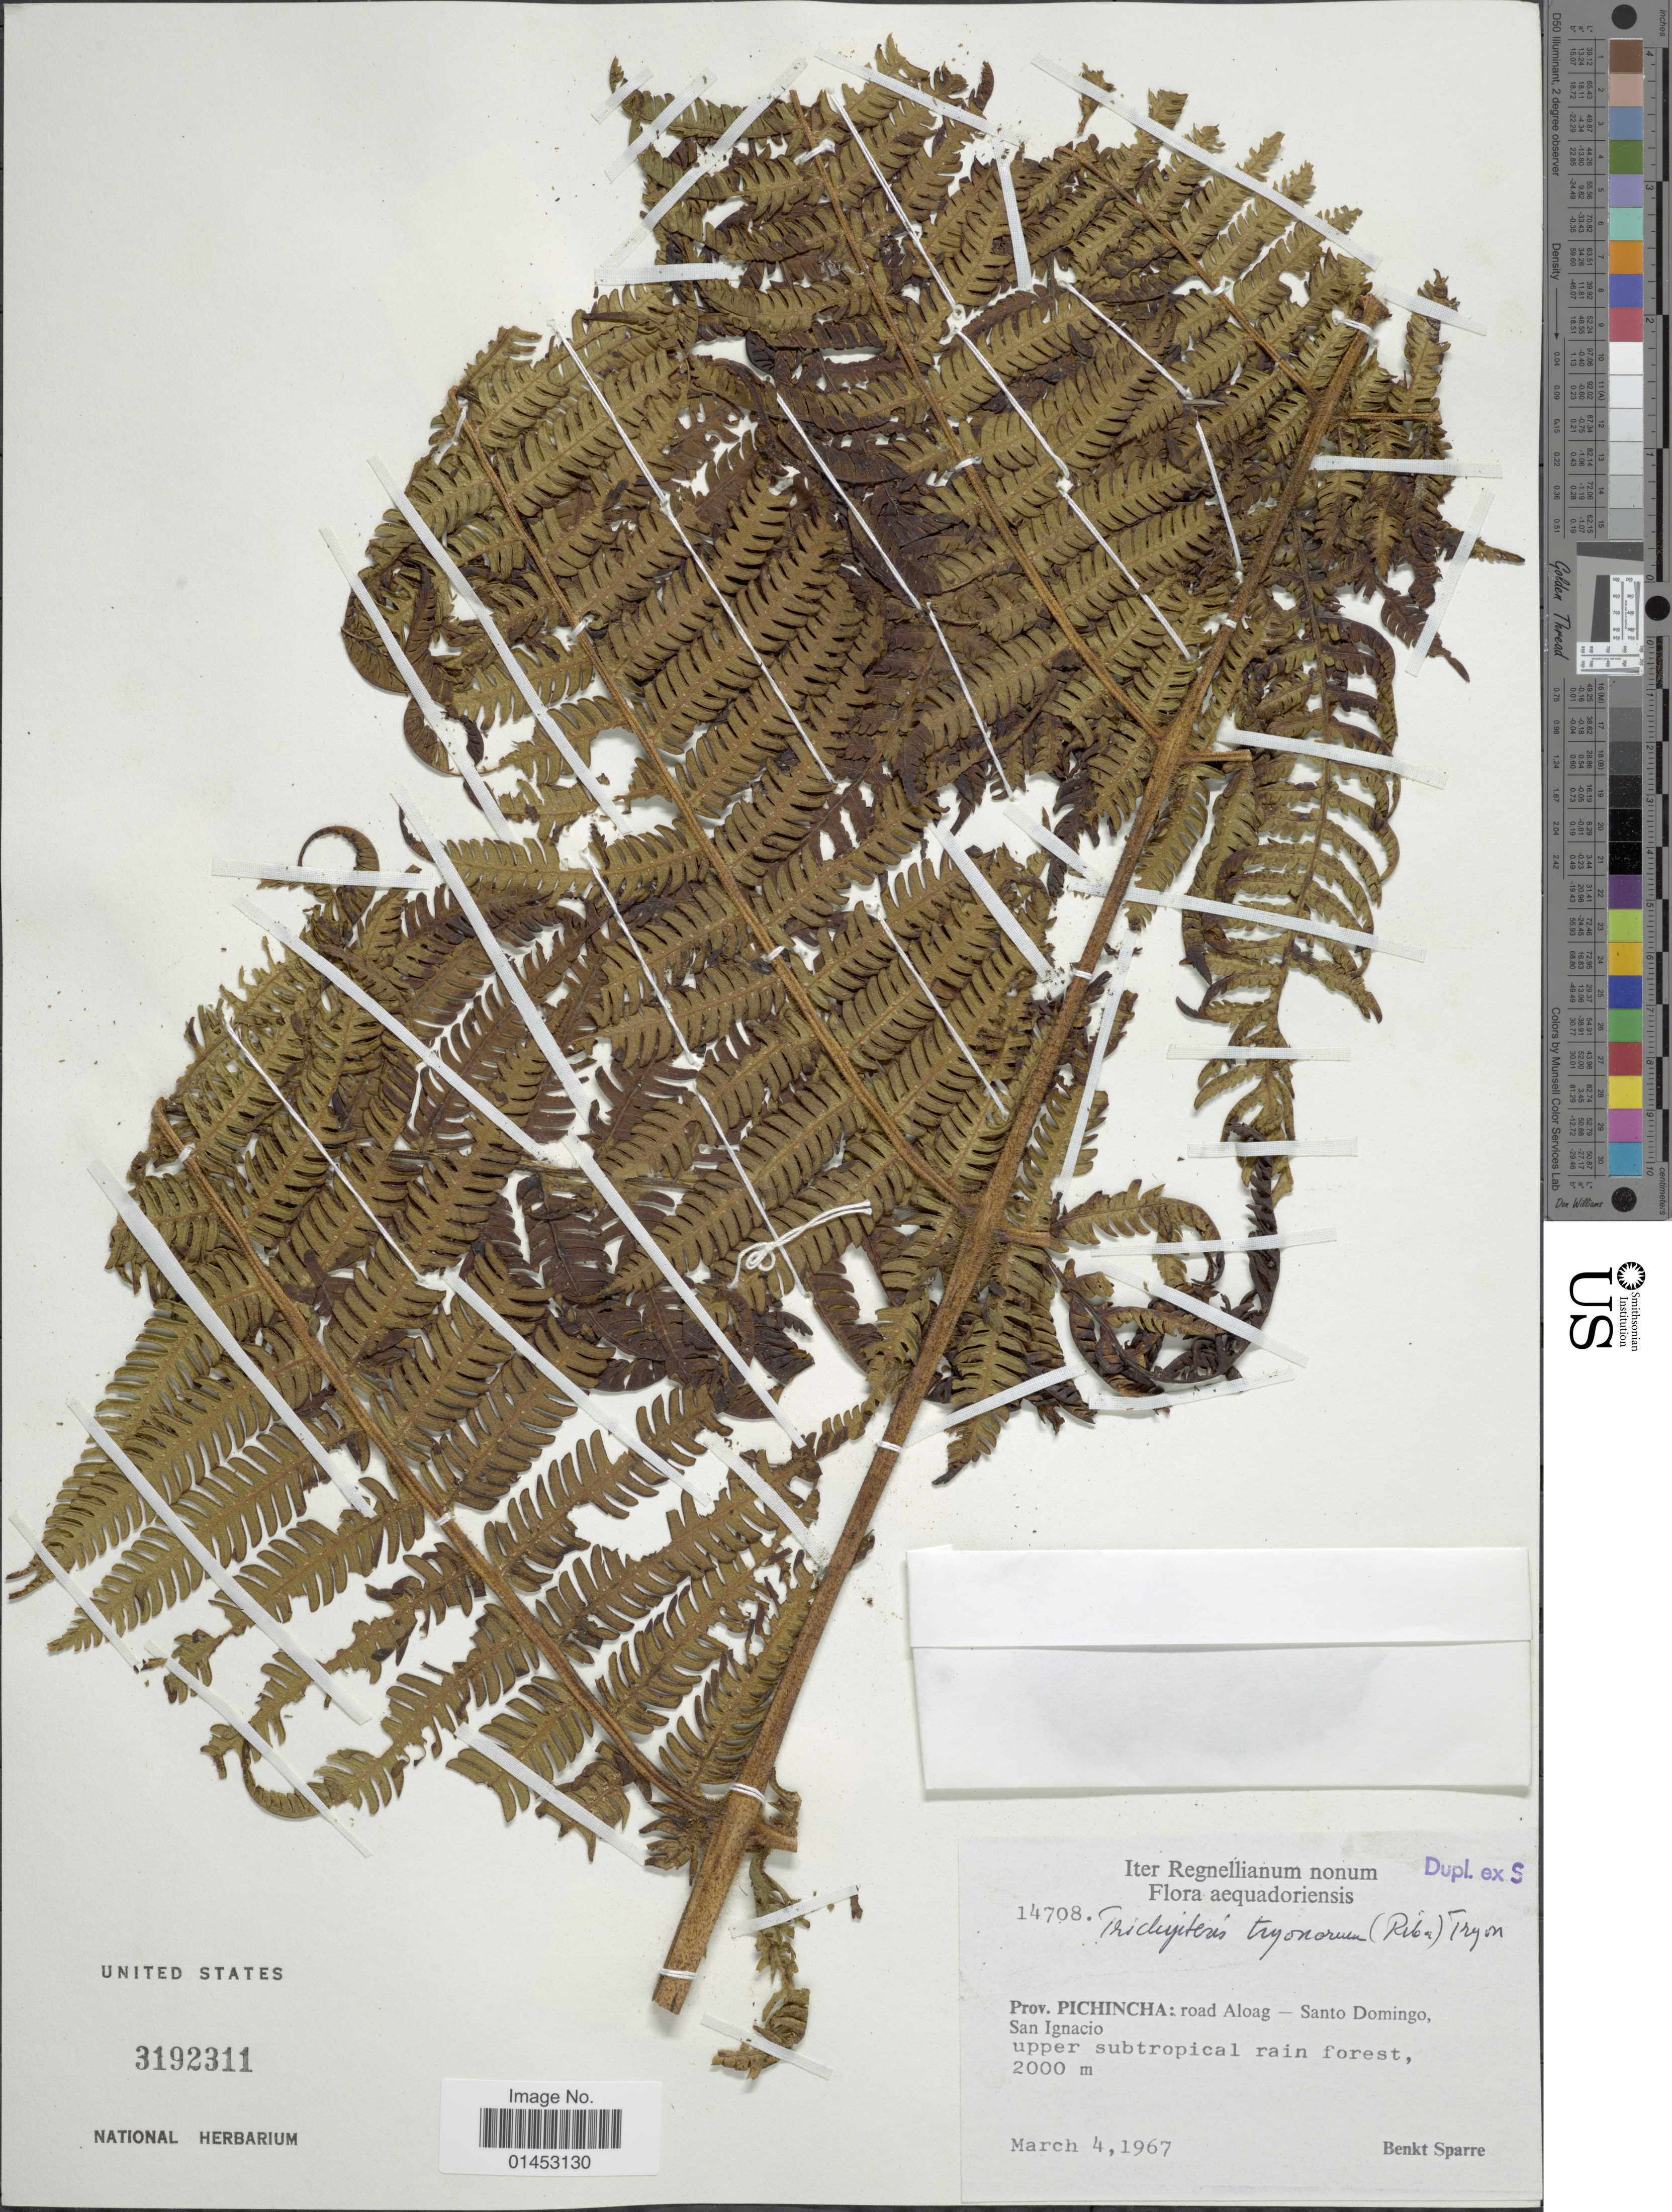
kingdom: Plantae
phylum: Tracheophyta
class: Polypodiopsida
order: Cyatheales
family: Cyatheaceae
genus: Cyathea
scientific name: Cyathea tryonorum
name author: (Riba) Lellinger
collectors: B. Sparre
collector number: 14708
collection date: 1967-03-04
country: Ecuador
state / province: Pichincha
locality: Prov. Pichincha: road along Santo Domingo, San Ignacio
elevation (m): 2000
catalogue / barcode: US 3192311